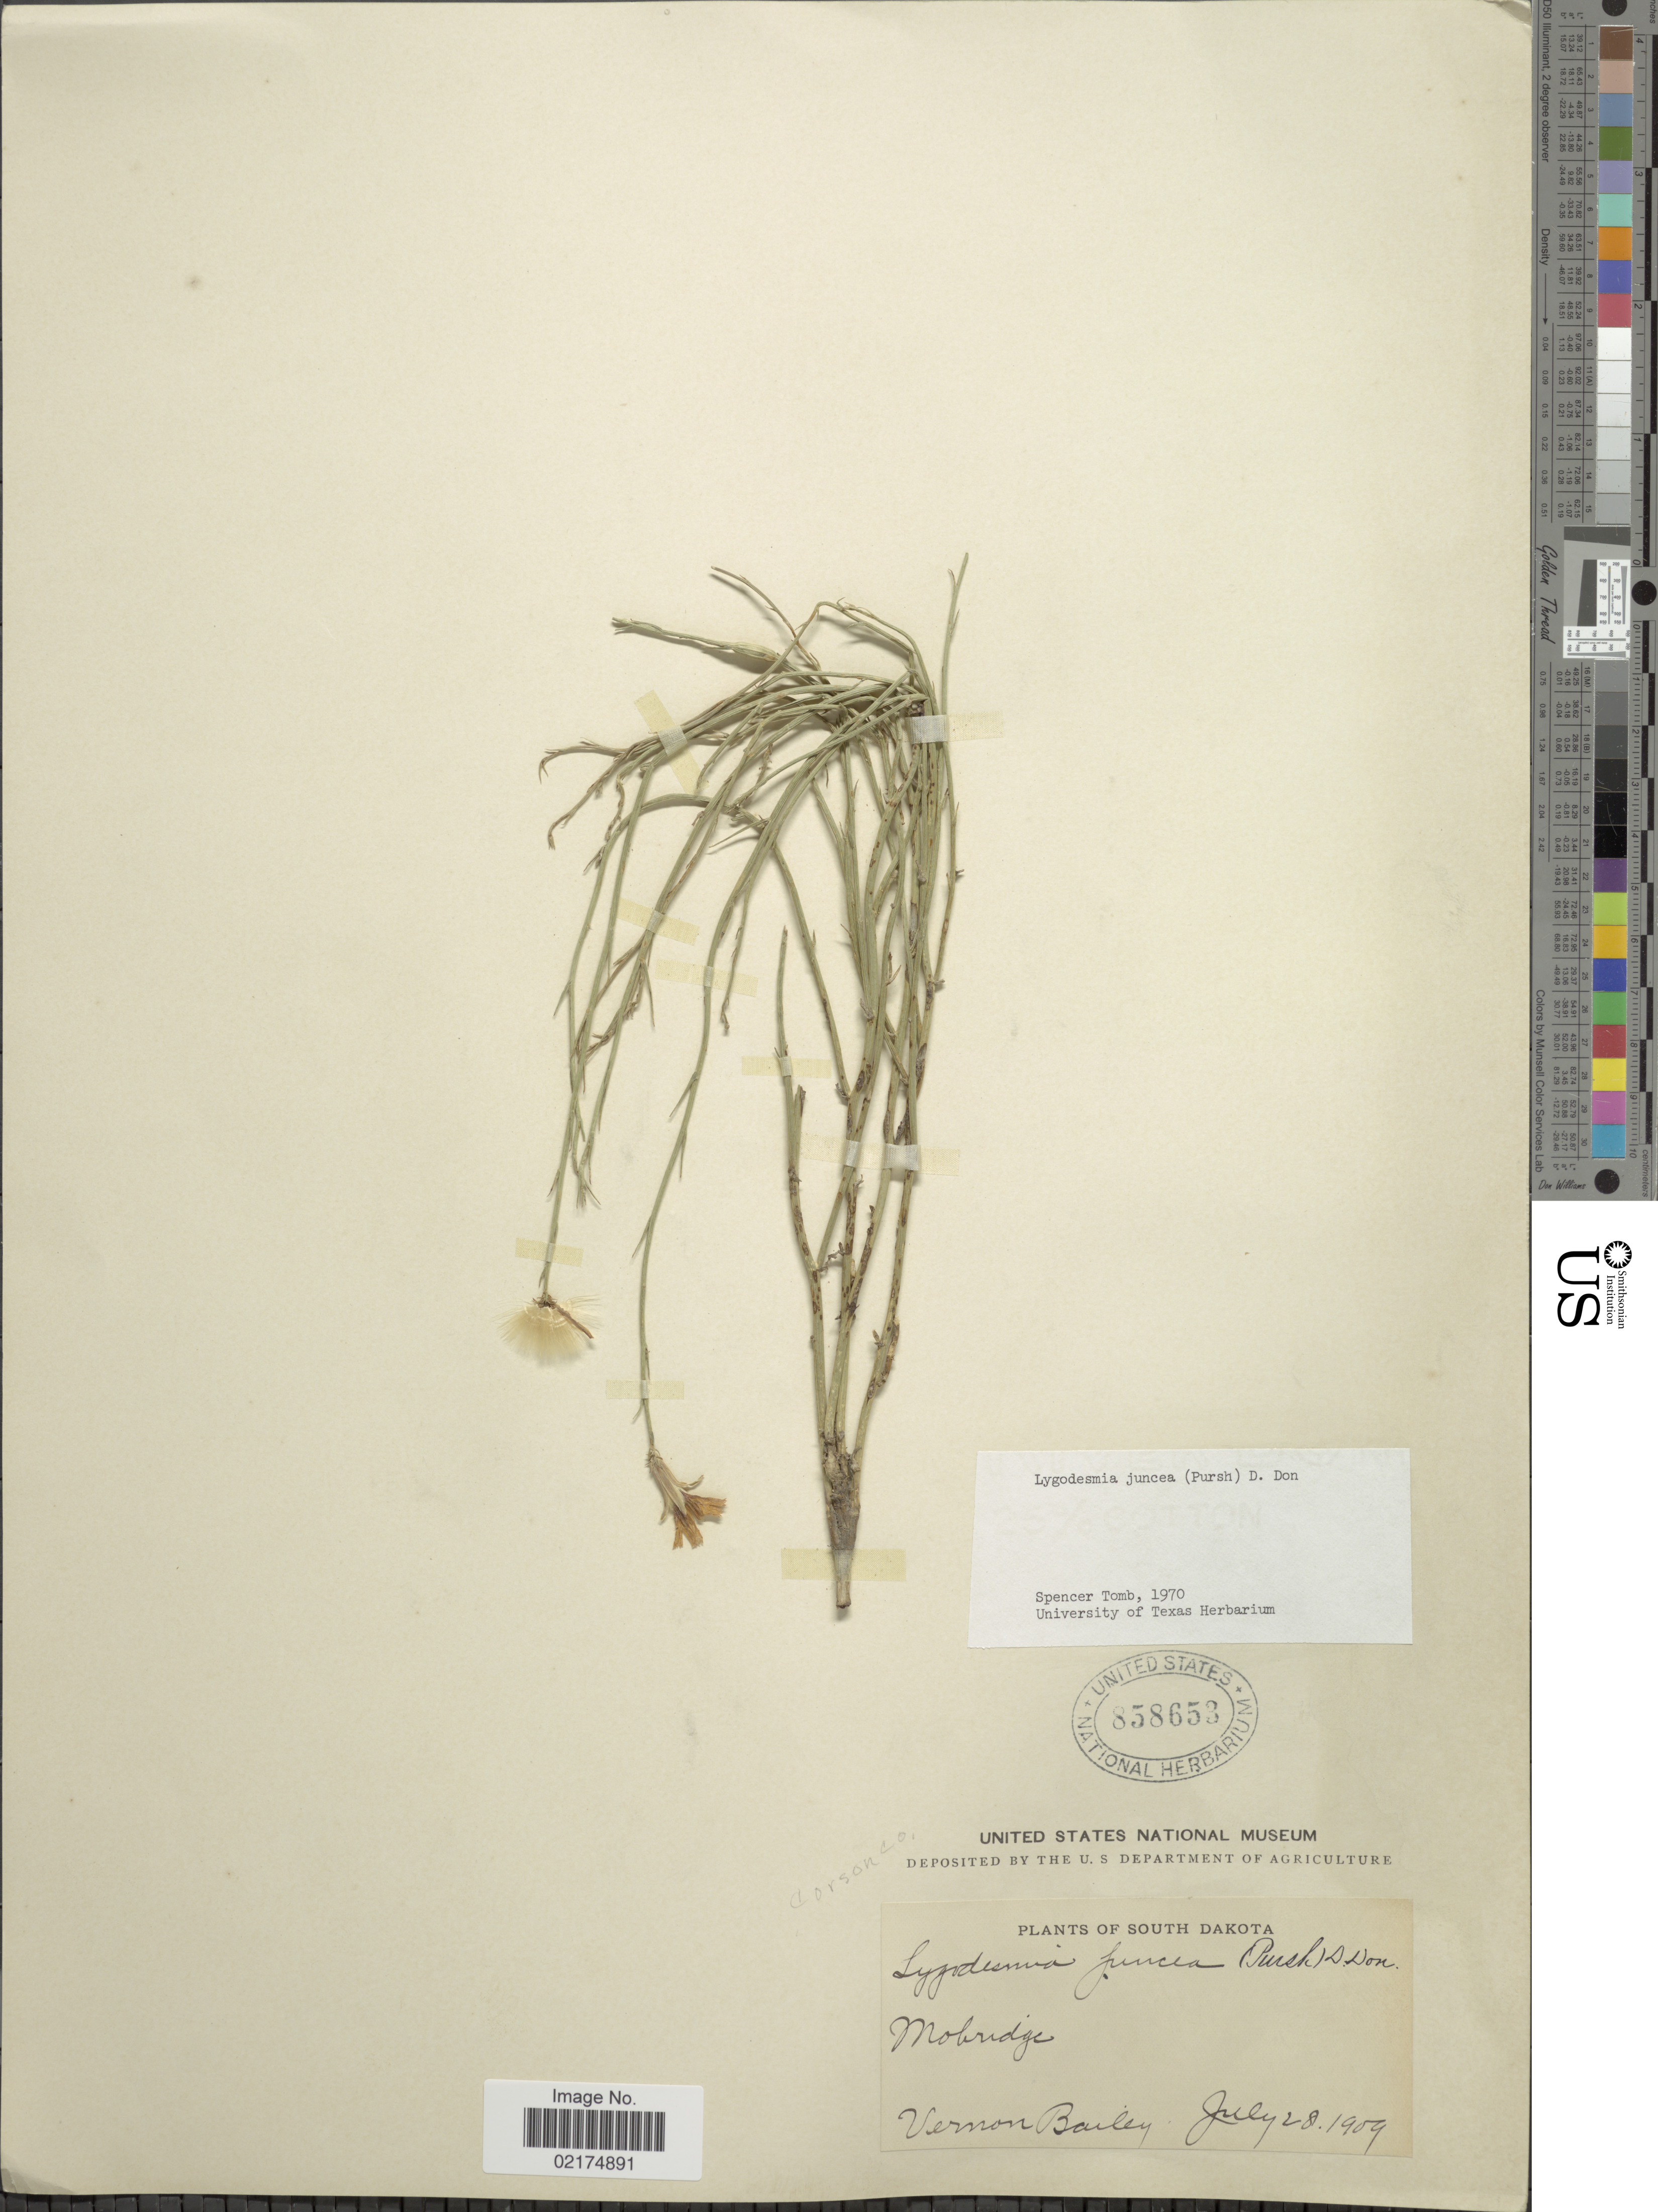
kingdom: Plantae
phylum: Tracheophyta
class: Magnoliopsida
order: Asterales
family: Asteraceae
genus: Lygodesmia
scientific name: Lygodesmia juncea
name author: D. Don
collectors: V. O. Bailey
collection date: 1909-07-28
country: United States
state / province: South Dakota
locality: Mobridge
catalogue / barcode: US 858653